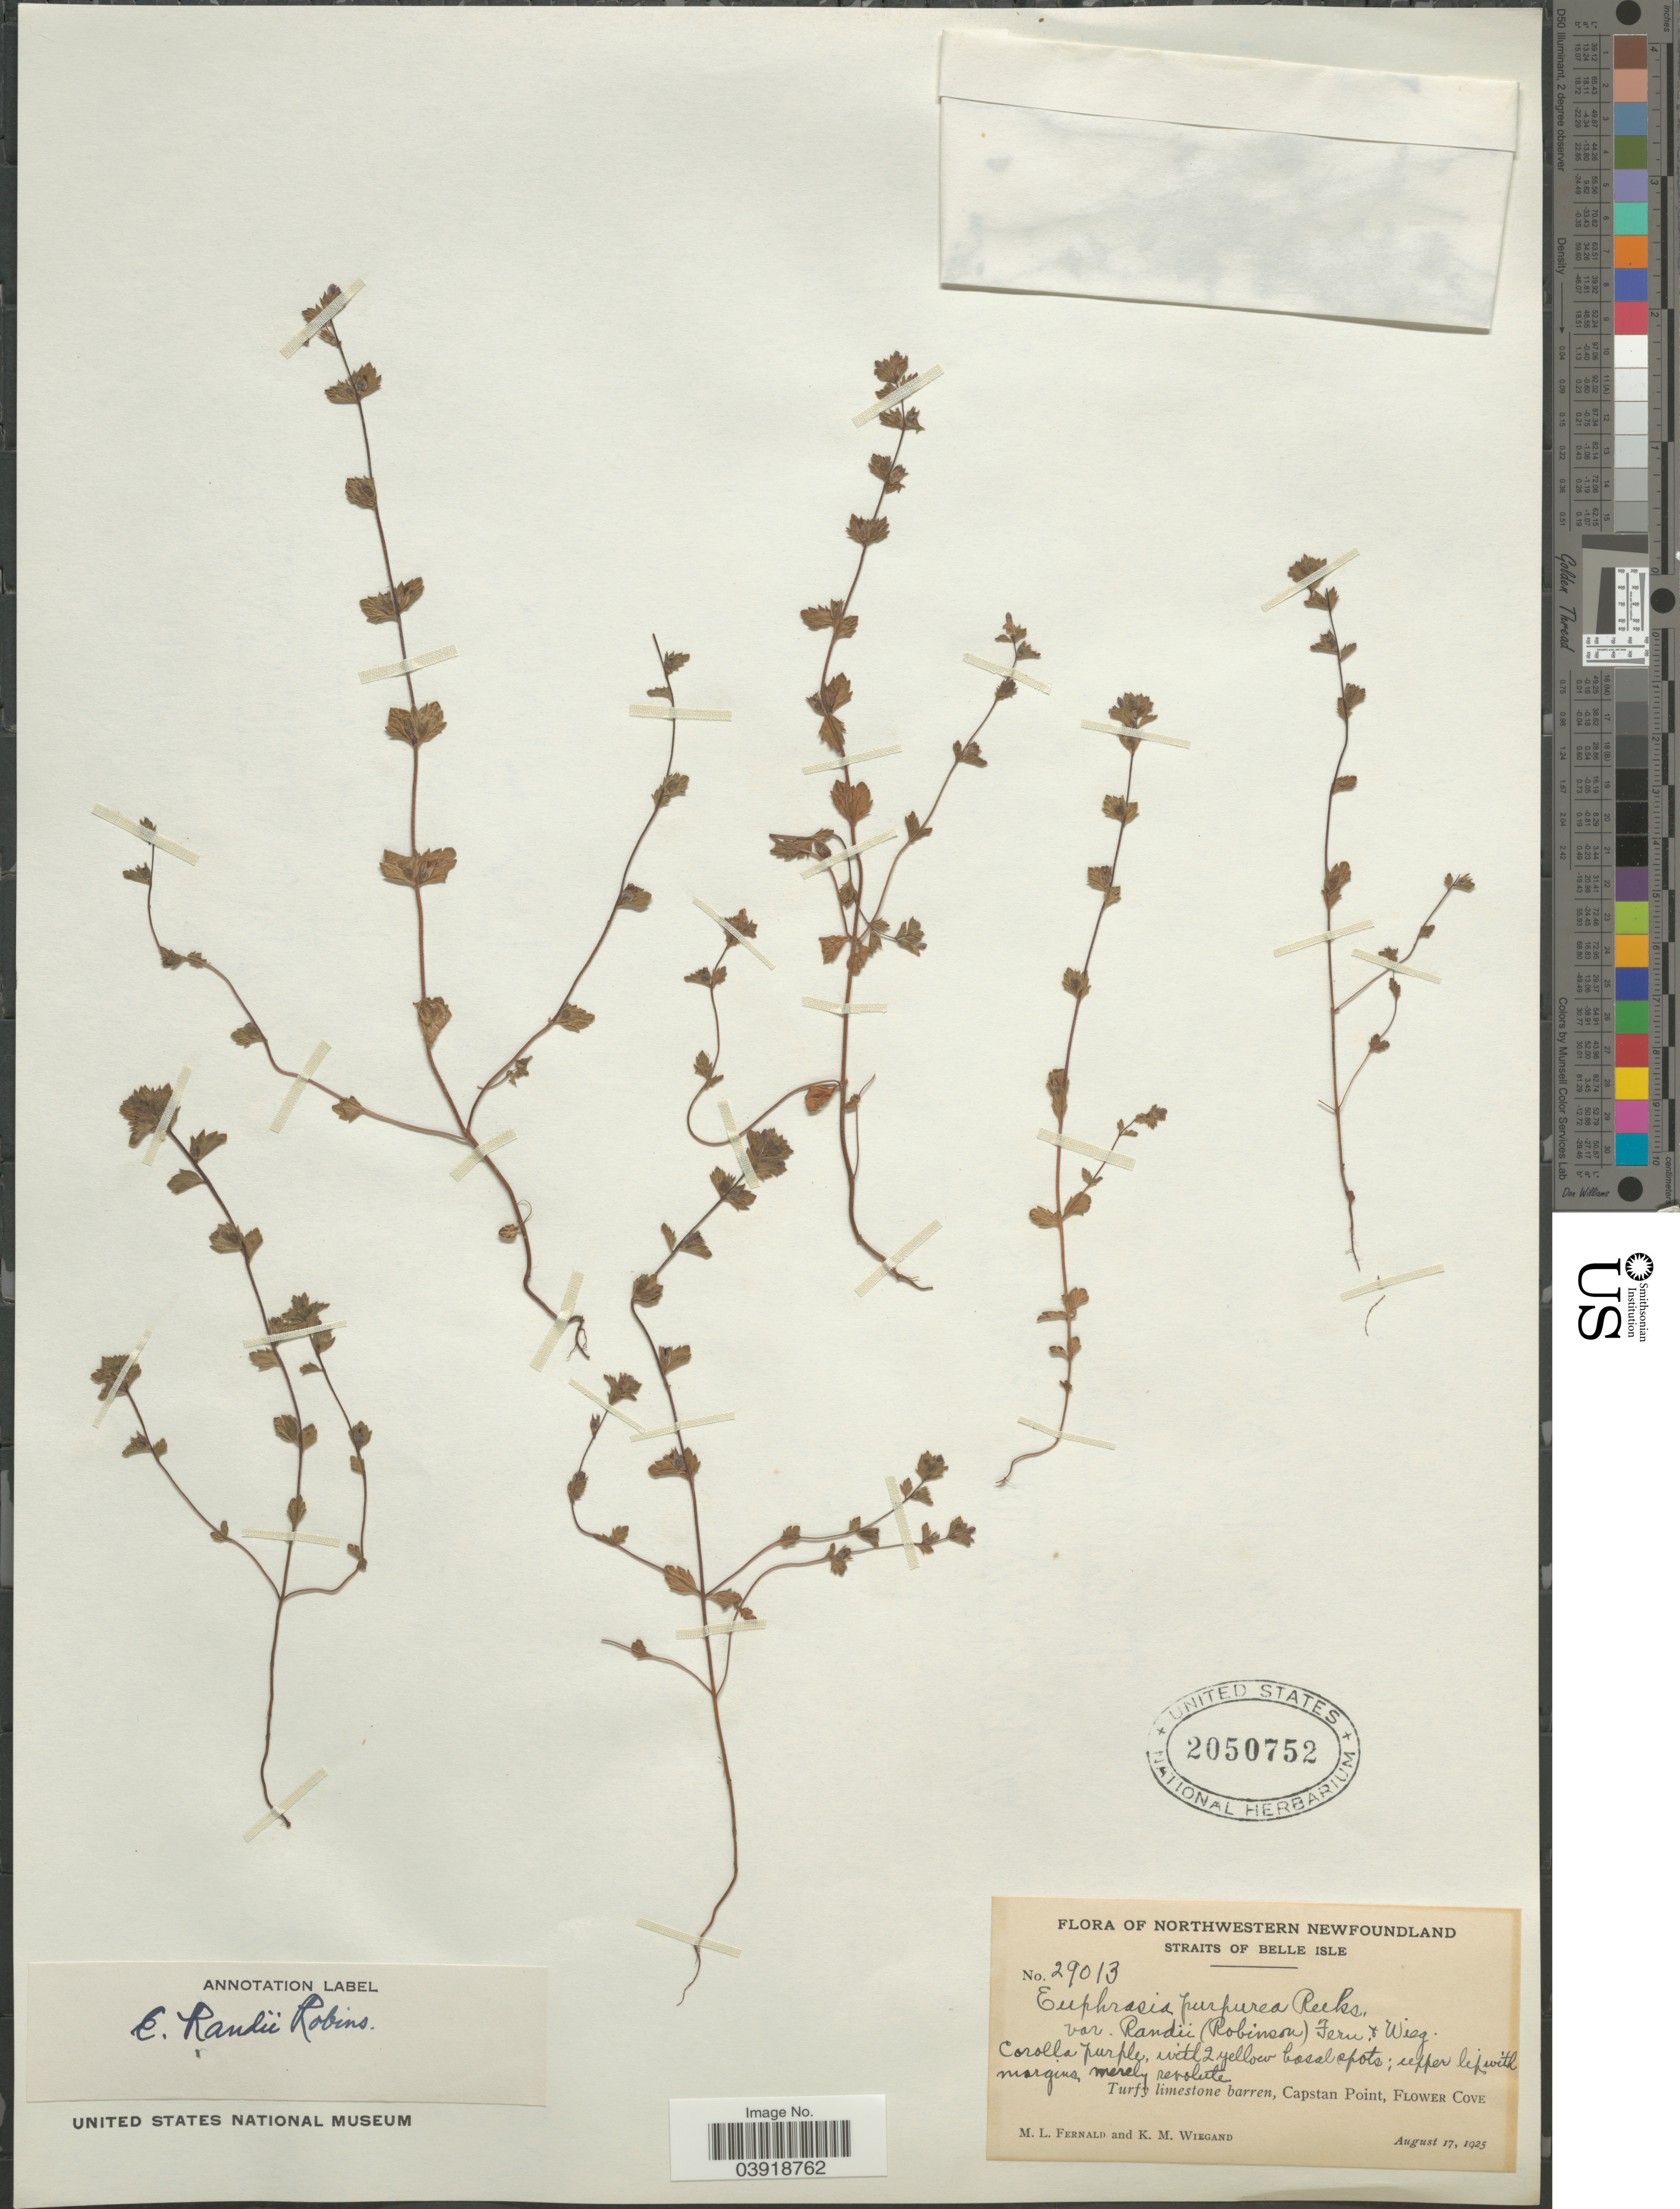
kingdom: Plantae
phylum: Tracheophyta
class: Magnoliopsida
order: Lamiales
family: Orobanchaceae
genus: Euphrasia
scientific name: Euphrasia purpurea var. randii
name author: (B.L. Rob.) Fernald & Wiegand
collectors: M. L. Fernald & K. M. Wiegand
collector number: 29013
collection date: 1925-08-17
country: Canada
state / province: Newfoundland and Labrador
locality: Northwestern Newfoundland. Straits of Belle Isle. Turfy limestone barren, Capstan Point, Flower Cove.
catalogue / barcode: US 2050752